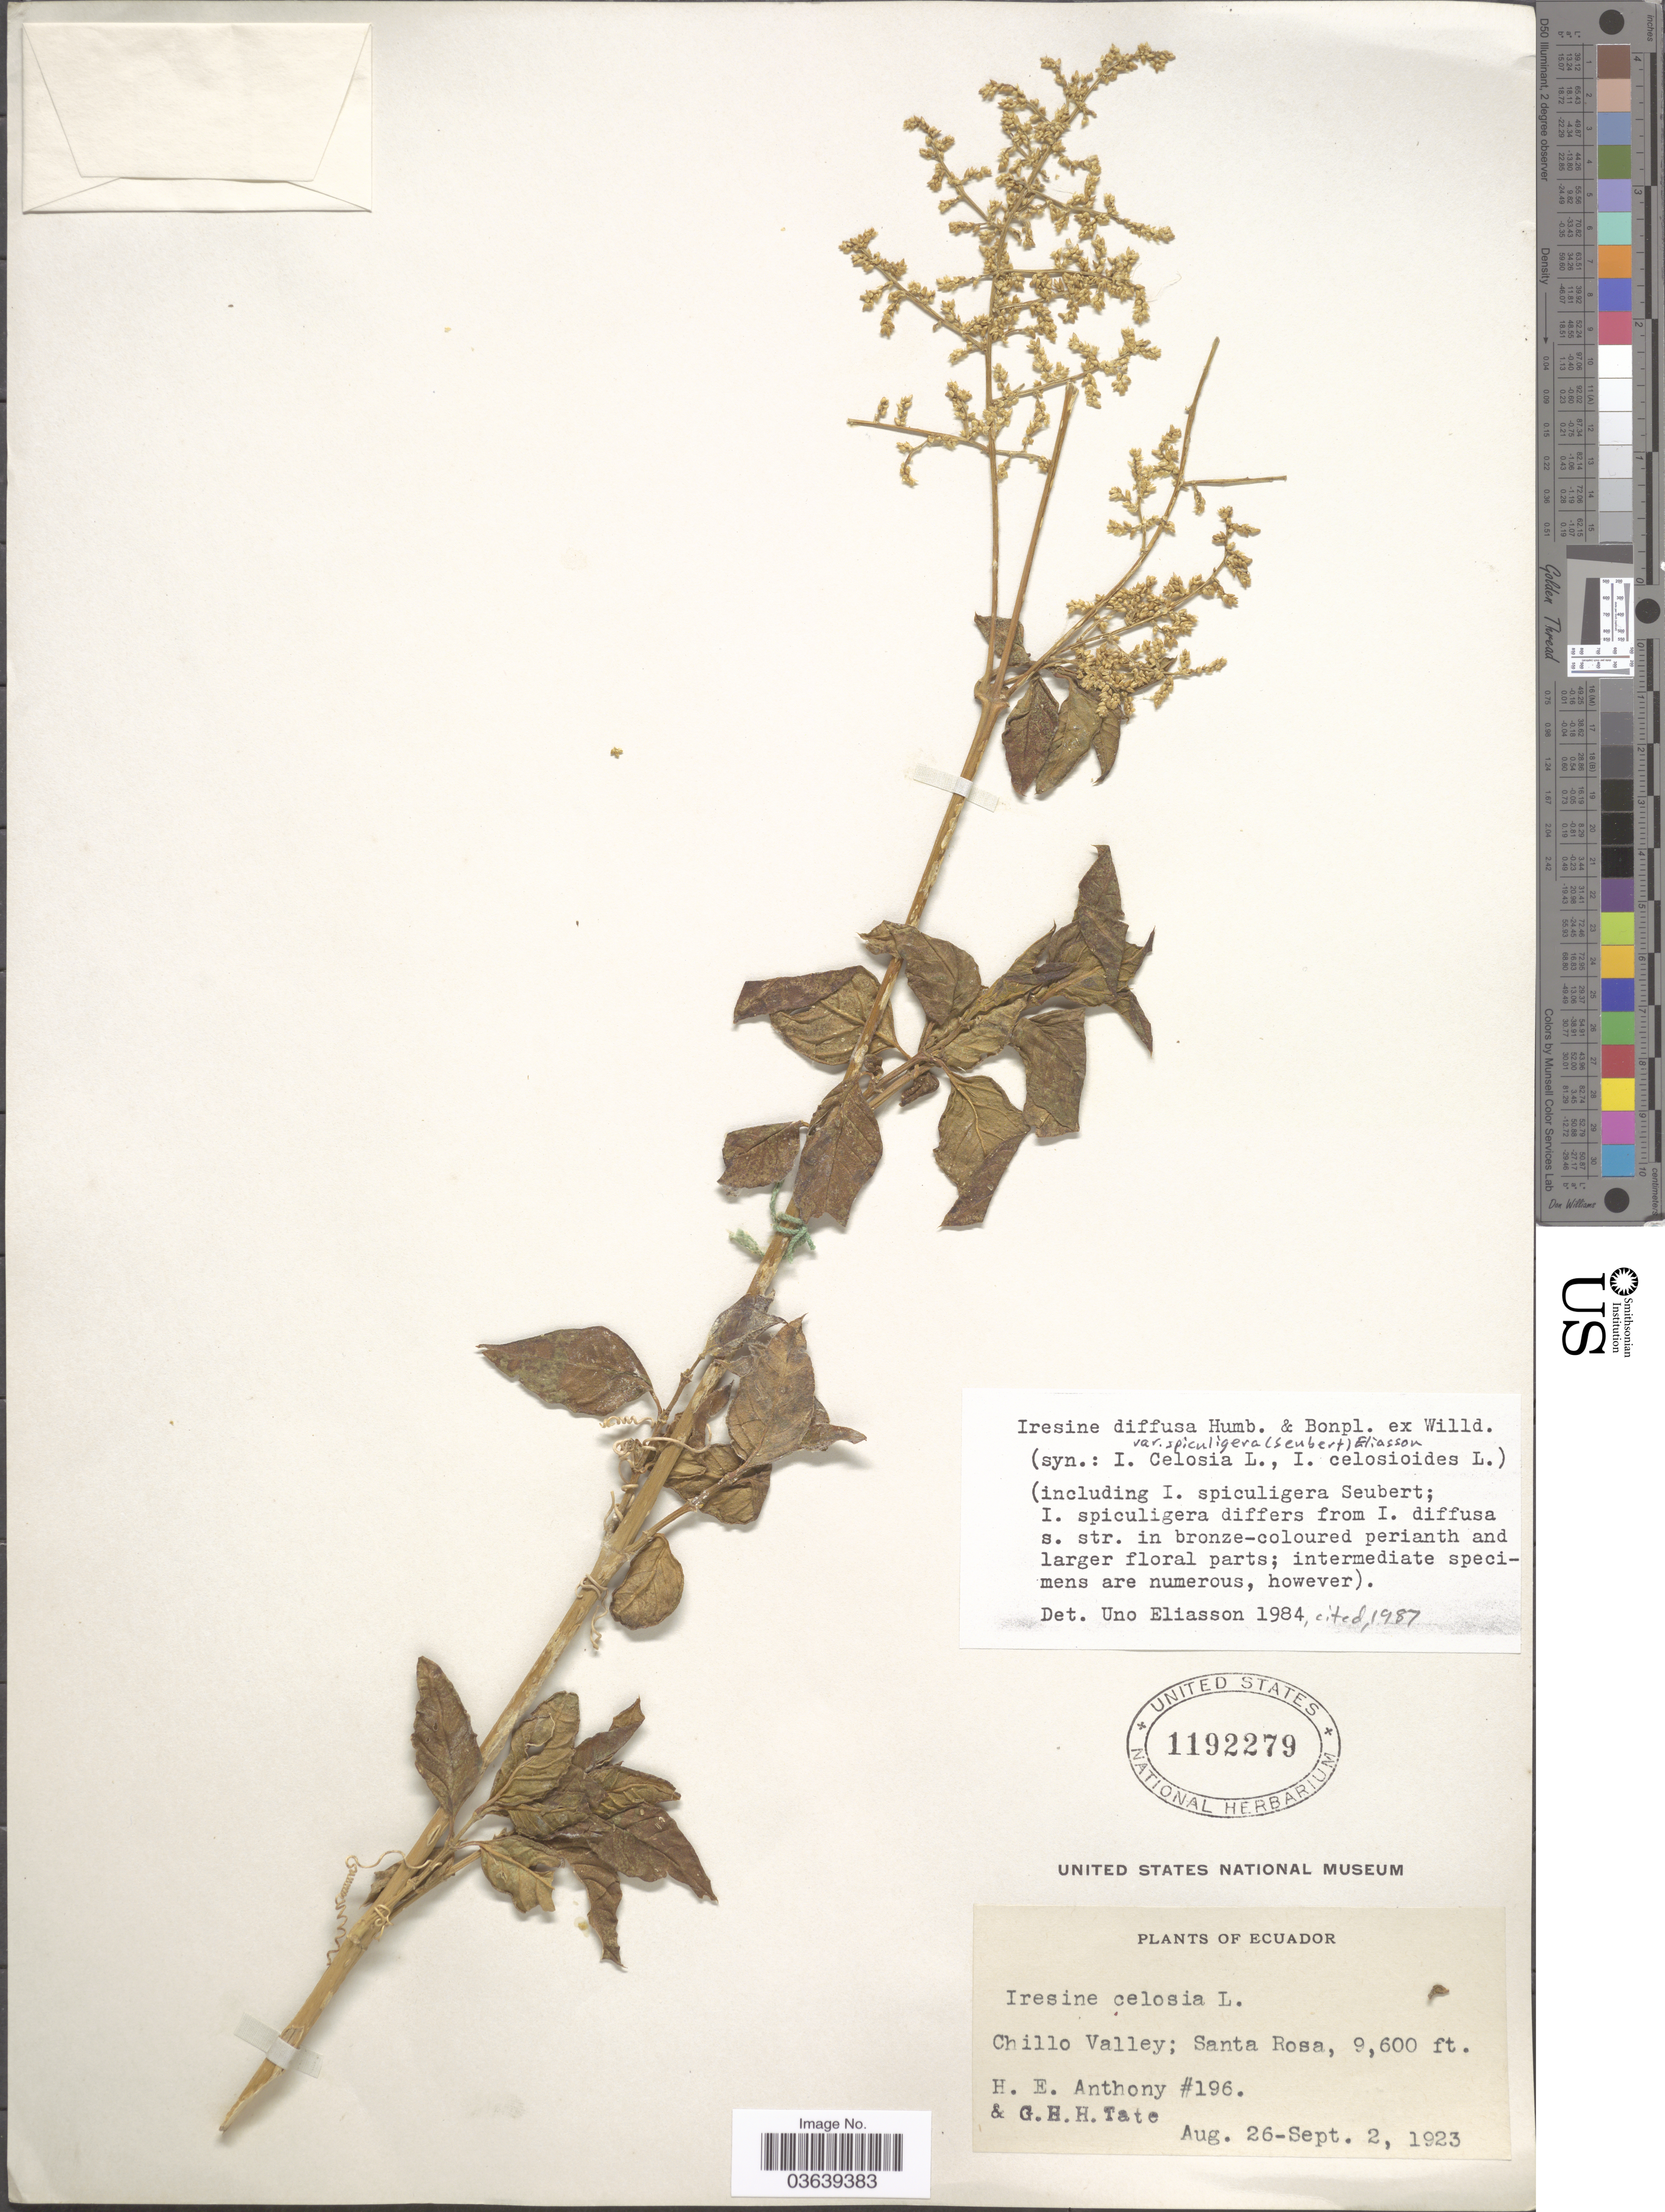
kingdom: Plantae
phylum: Tracheophyta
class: Magnoliopsida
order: Caryophyllales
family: Amaranthaceae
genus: Iresine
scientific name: Iresine diffusa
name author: Humb. & Bonpl. ex Willd.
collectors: H. E. Anthony & G. H. H.Tate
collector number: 196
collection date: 1923-08-26/1923-09-02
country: Ecuador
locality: Chillo Valley; Santa Rosa.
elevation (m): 2926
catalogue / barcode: US 1192279